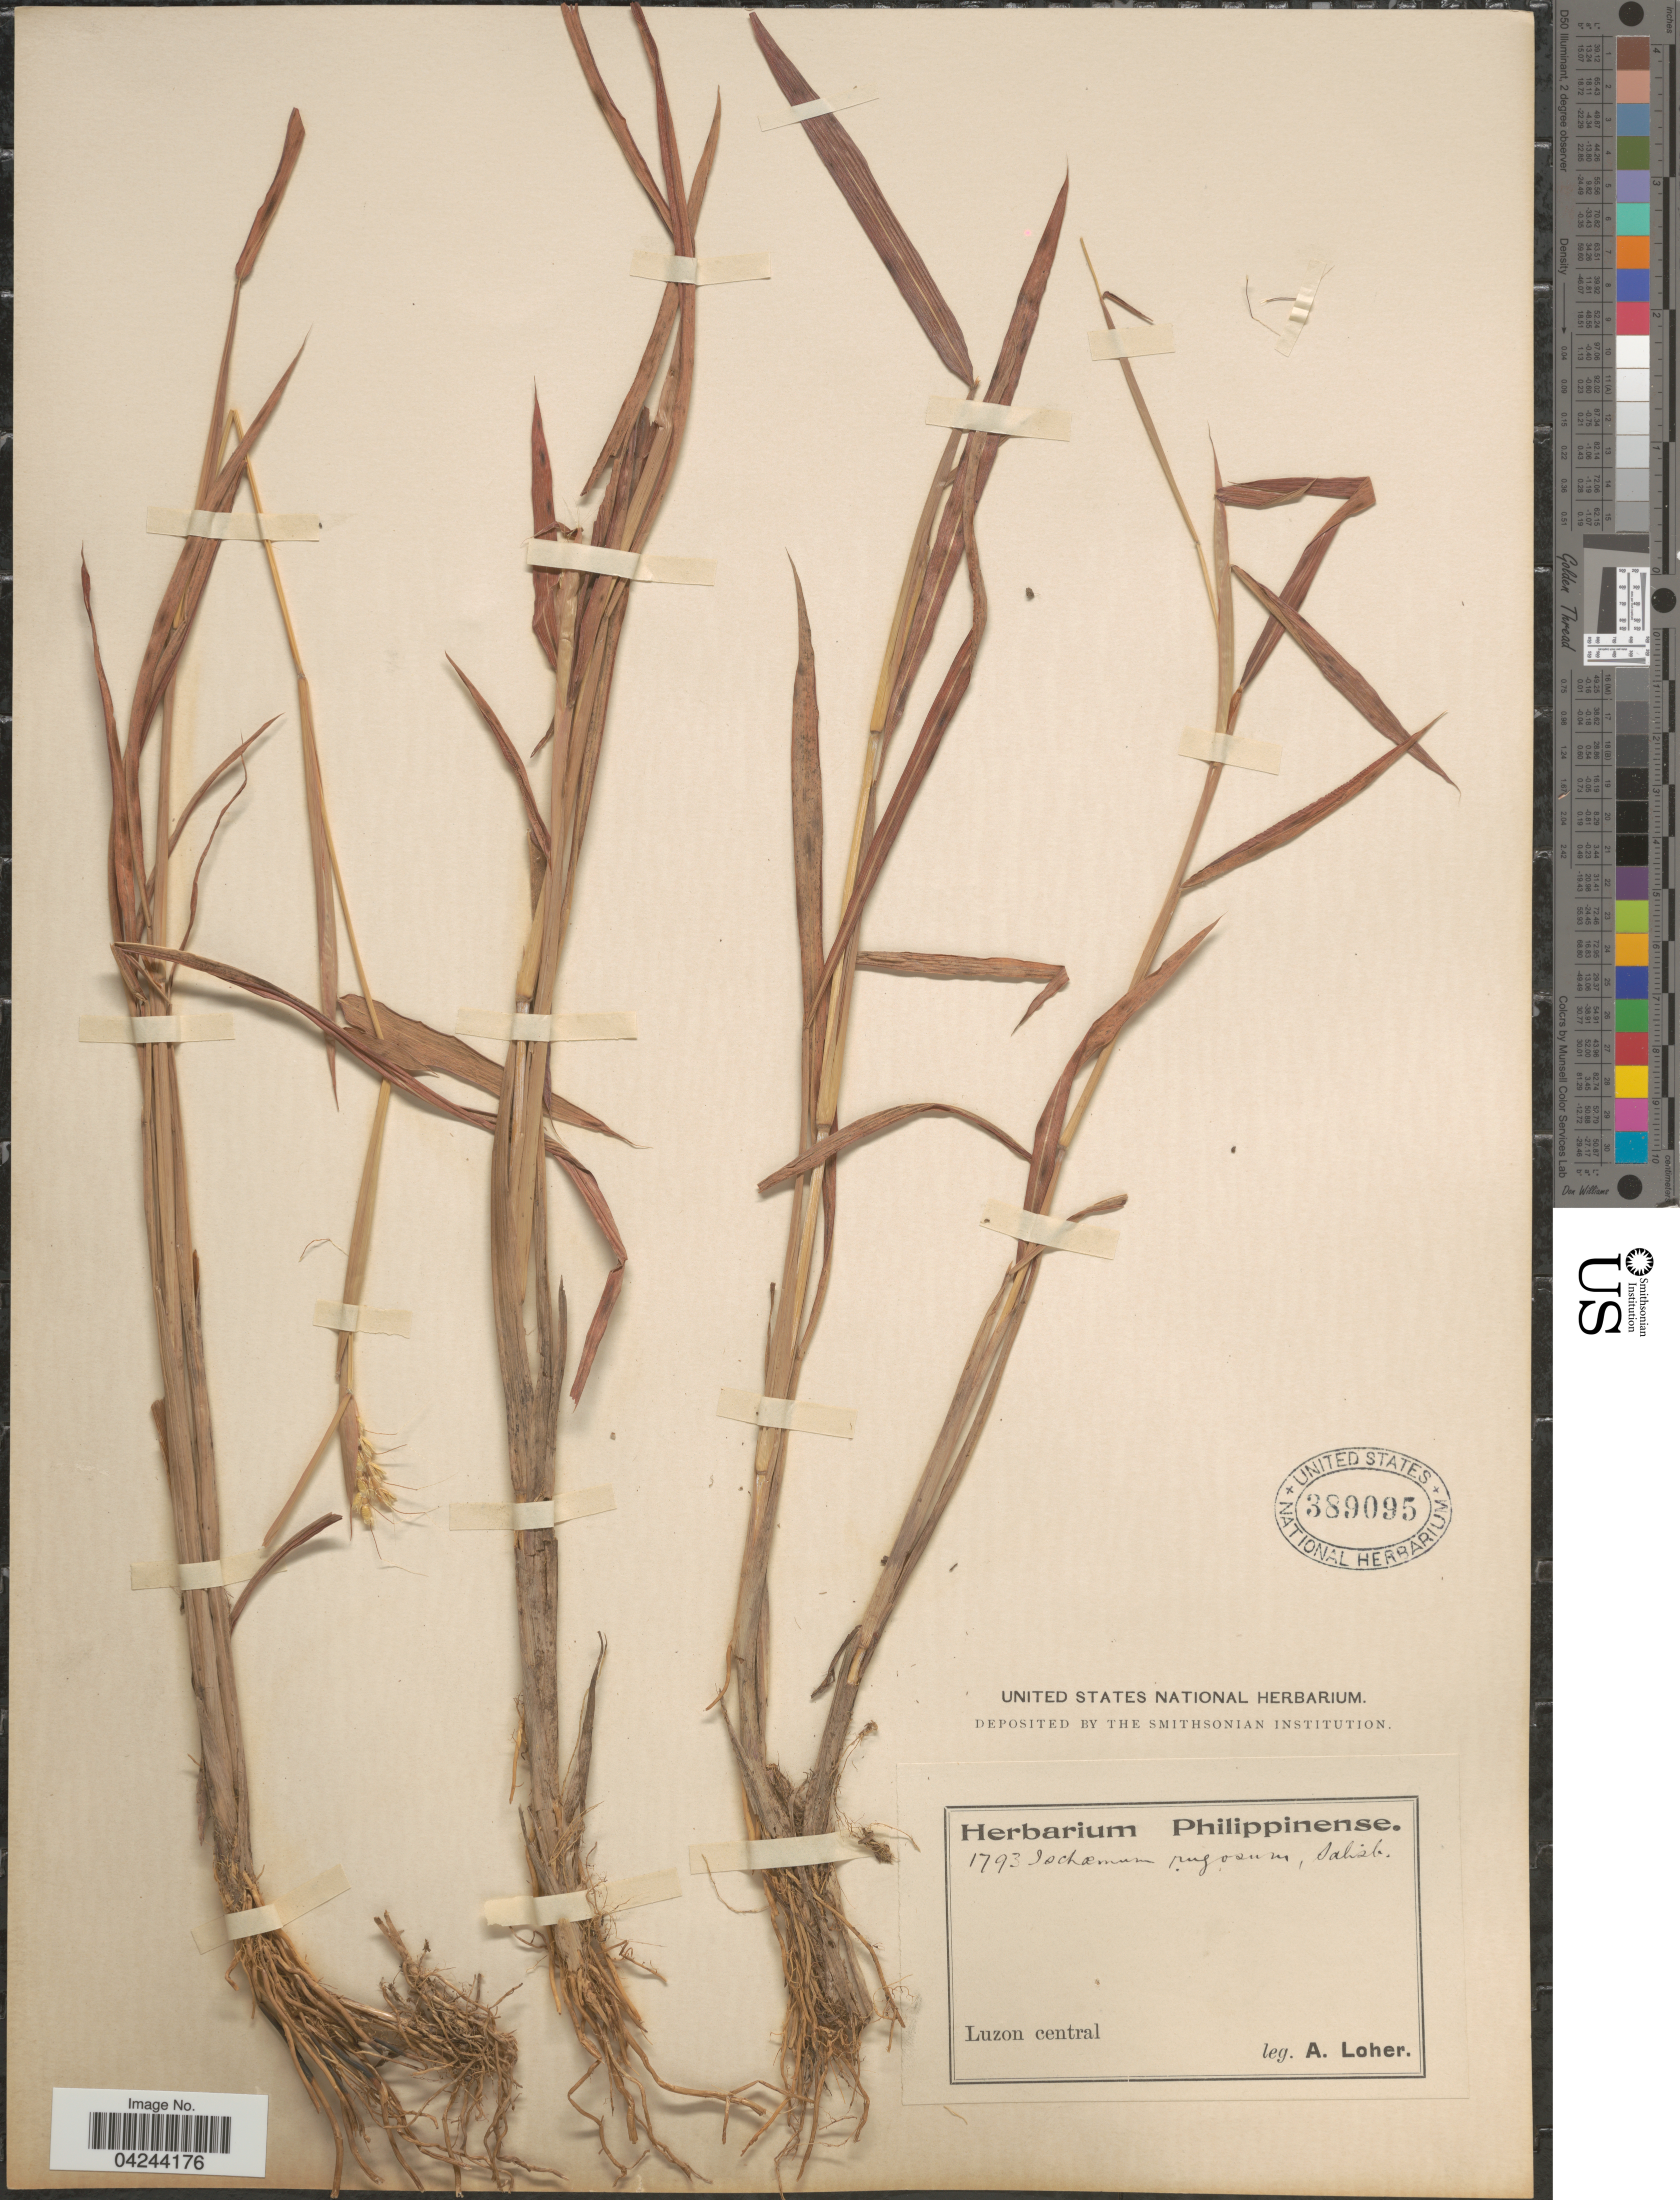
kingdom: Plantae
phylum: Tracheophyta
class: Liliopsida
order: Poales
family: Poaceae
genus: Ischaemum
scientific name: Ischaemum rugosum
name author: Salisb.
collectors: A. Loher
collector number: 1793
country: Philippines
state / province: Central Luzon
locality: Luzon central.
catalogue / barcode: US 389095